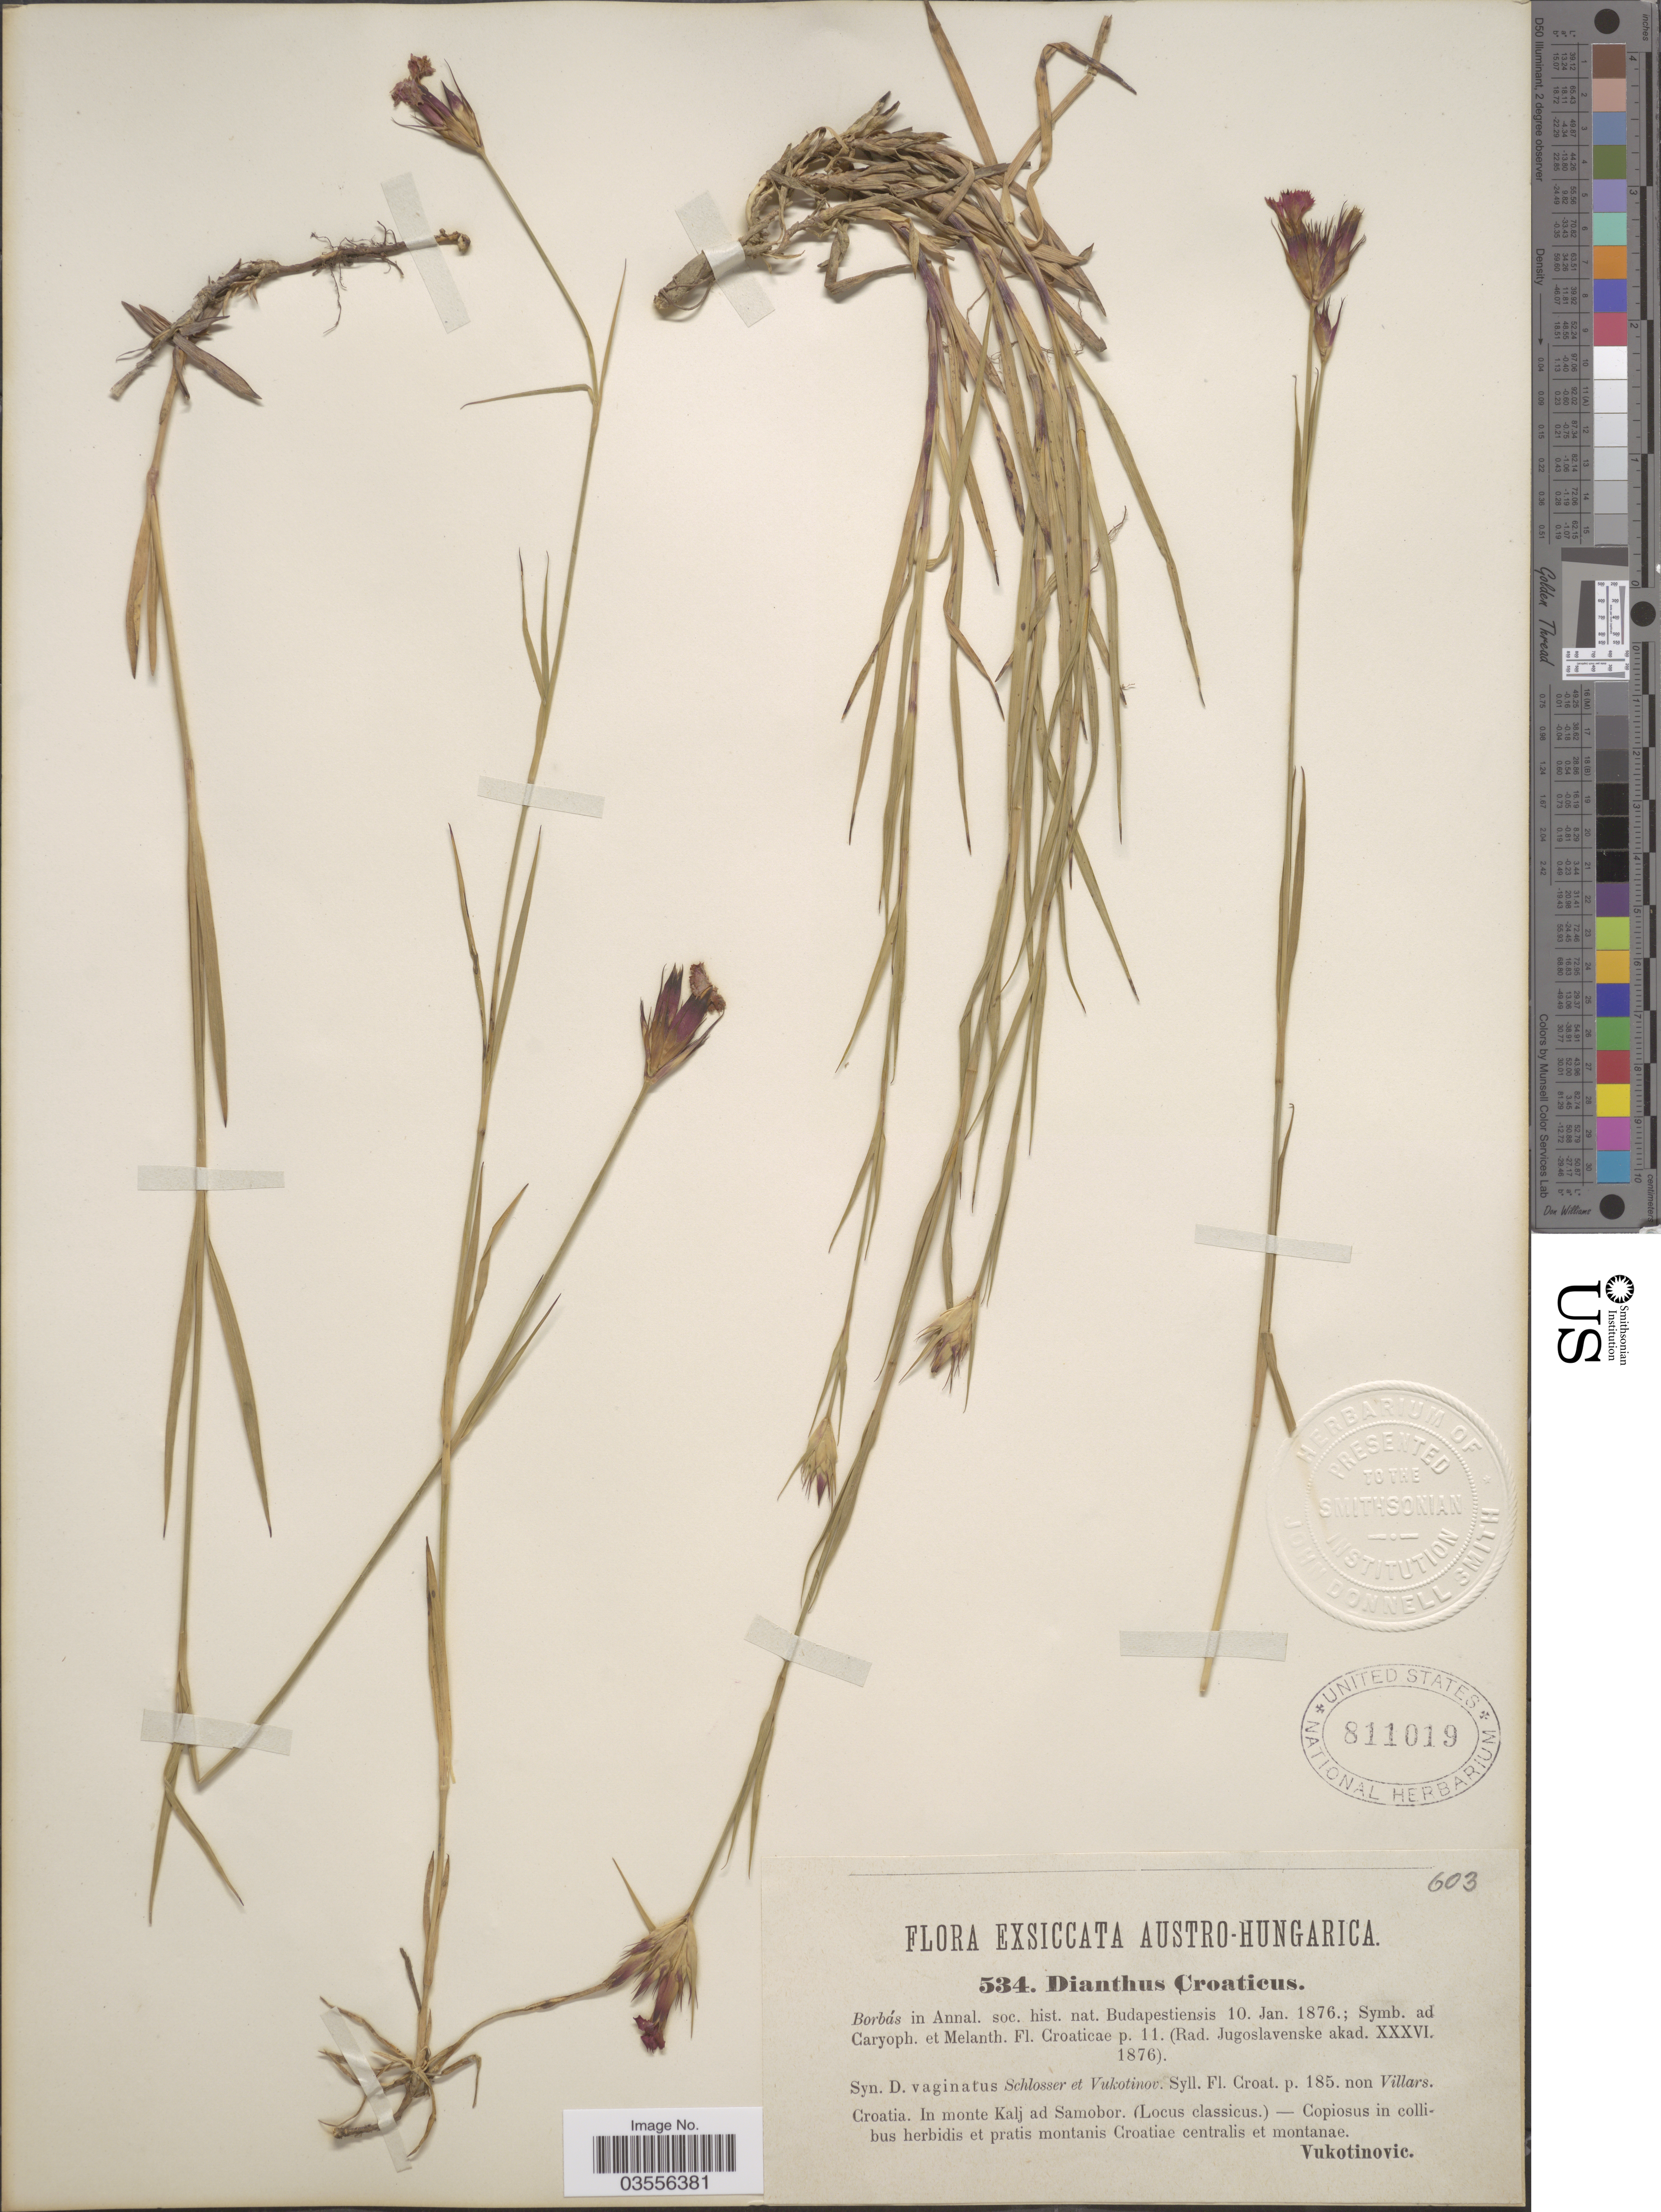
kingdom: Plantae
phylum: Tracheophyta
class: Magnoliopsida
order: Caryophyllales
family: Caryophyllaceae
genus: Dianthus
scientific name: Dianthus croaticus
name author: Borbás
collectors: Vukotinovic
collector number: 534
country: Croatia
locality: Austro-Hungarica. In monte Kalj ad Samobor. Copiosus in collibus herbidis et pratis montanis Croatiae centralis et montanae.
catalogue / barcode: US 811019